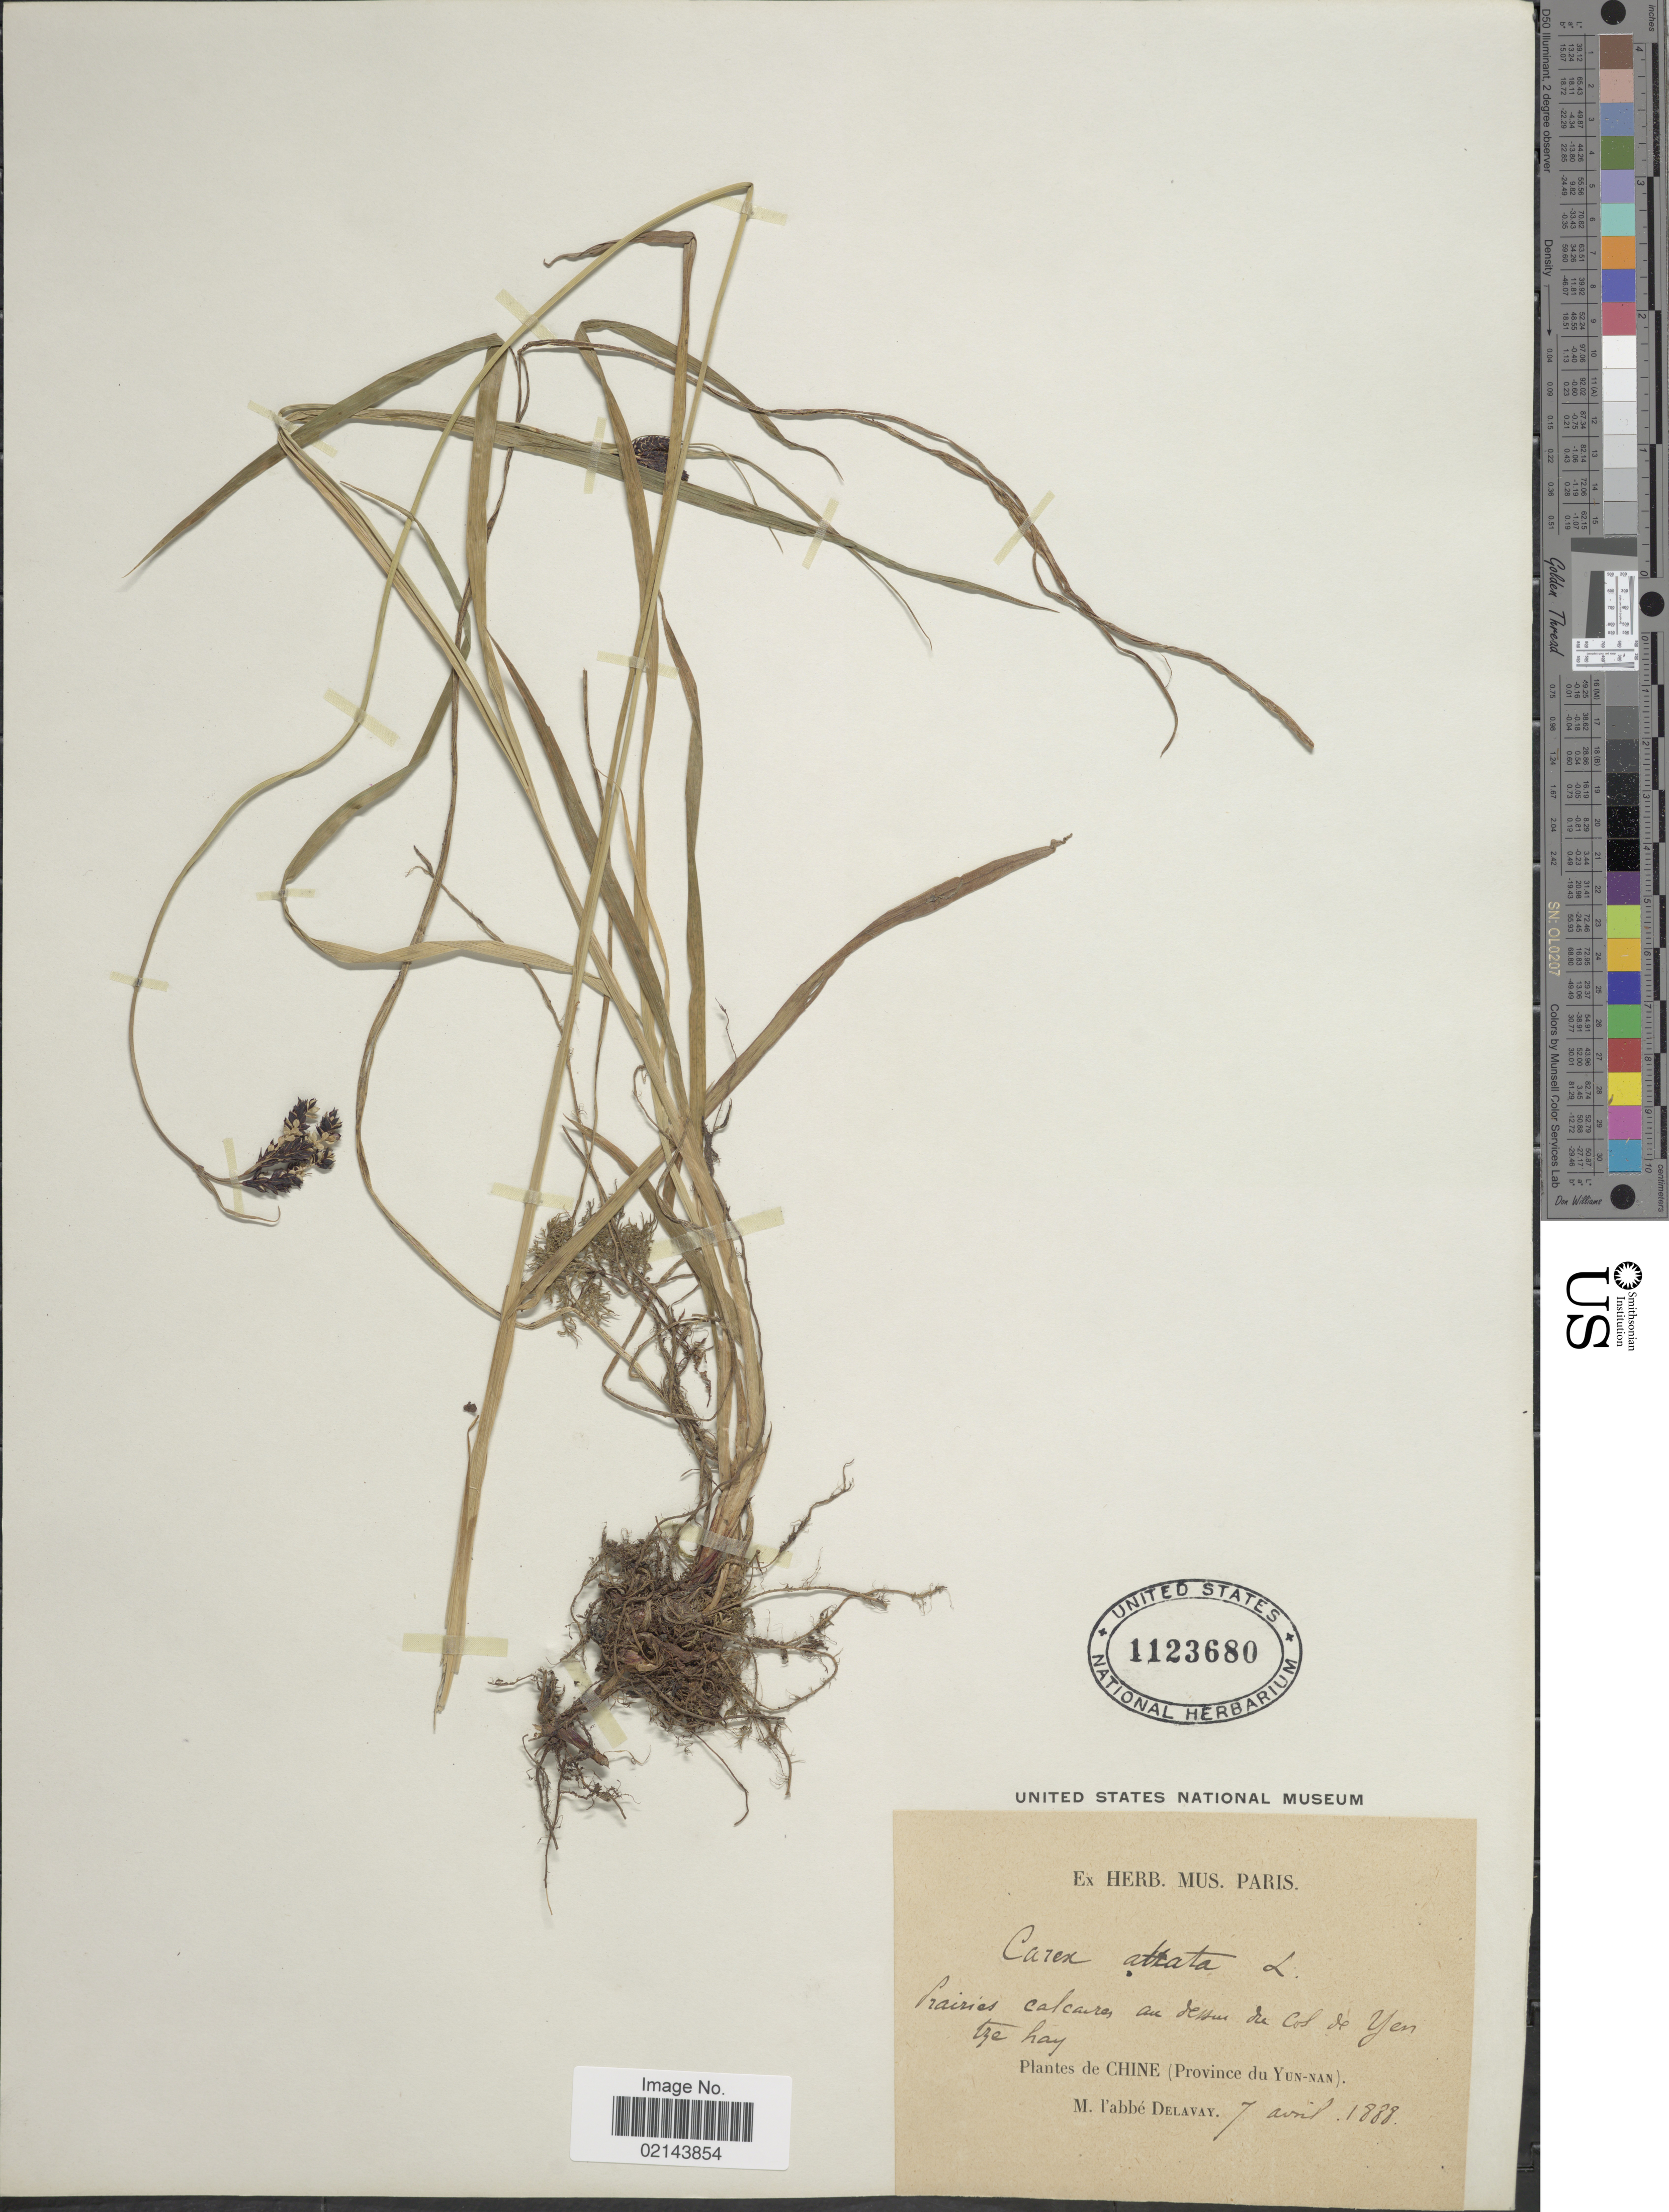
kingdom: Plantae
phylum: Tracheophyta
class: Liliopsida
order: Poales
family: Cyperaceae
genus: Carex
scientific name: Carex atrata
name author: L.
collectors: P. Delavay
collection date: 1888-04-07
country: China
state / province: Yunnan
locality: Col de Yen tze hay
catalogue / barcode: US 1123680